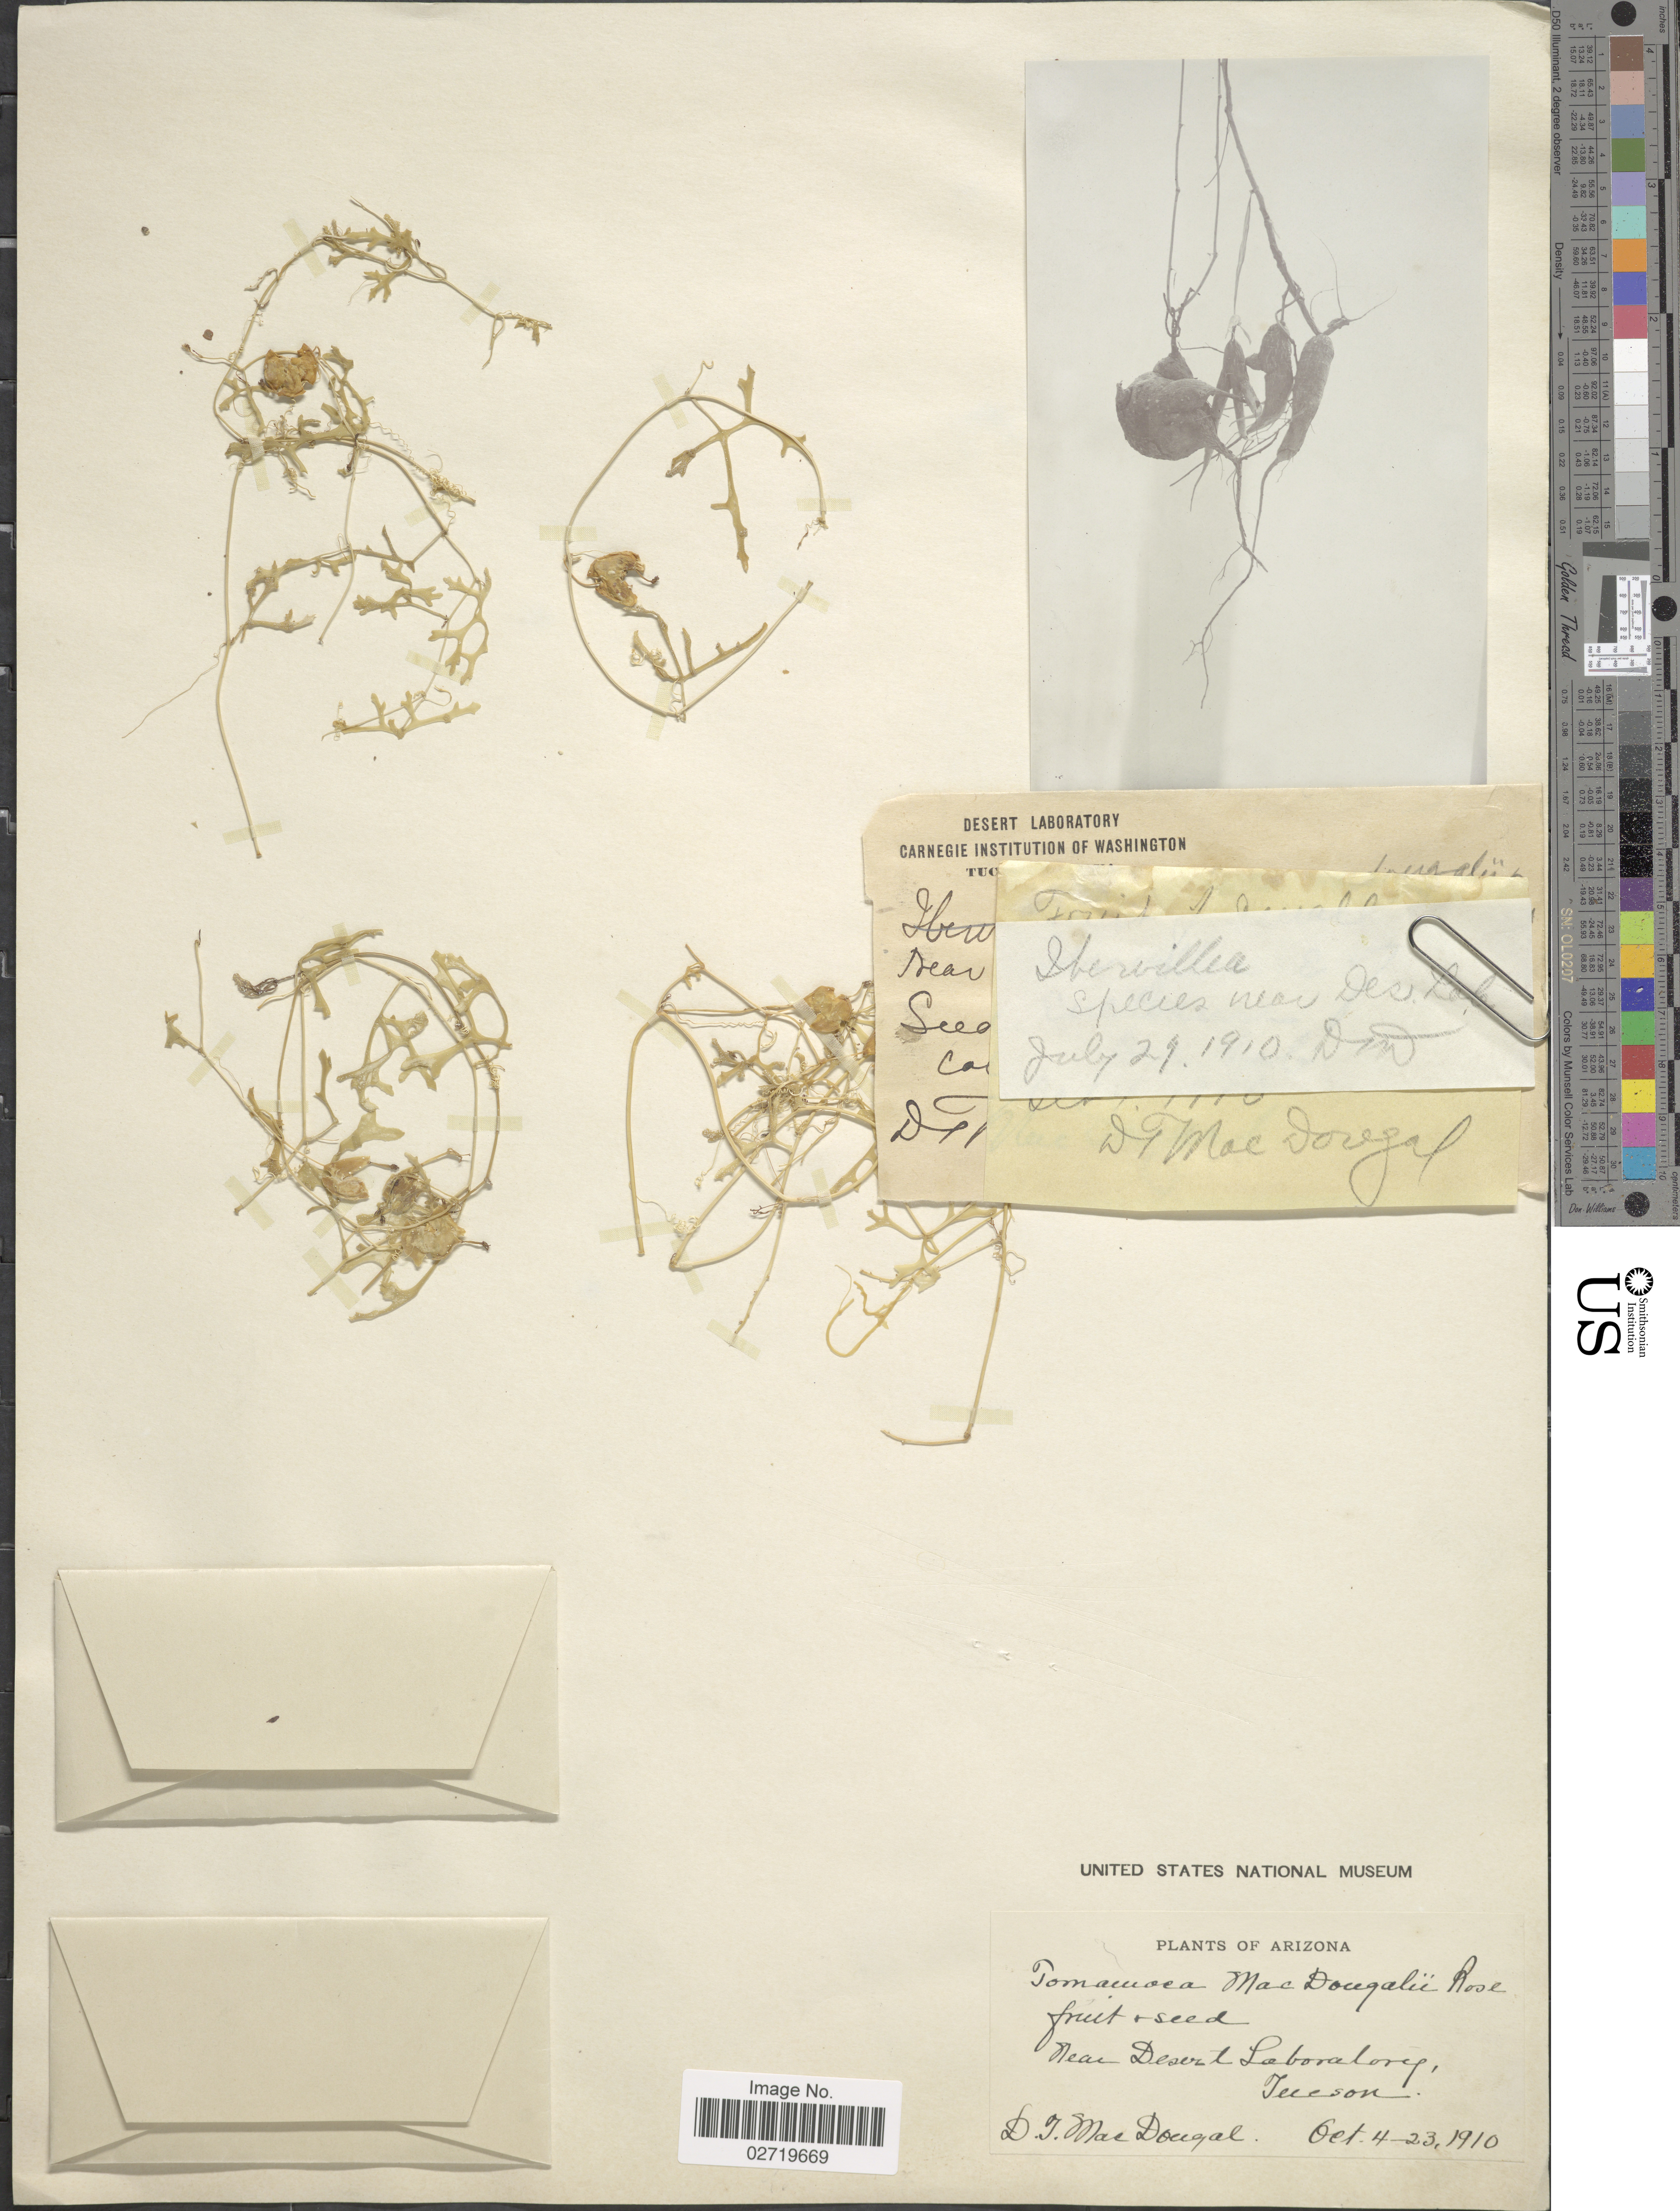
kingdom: Plantae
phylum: Tracheophyta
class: Magnoliopsida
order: Cucurbitales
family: Cucurbitaceae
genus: Ibervillea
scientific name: Ibervillea macdougalii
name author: (Rose) Lira et al.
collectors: D. T. MacDougal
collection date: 1910-10-04/1910-10-23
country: United States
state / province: Arizona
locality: Near Desert Laboratory, Tucson